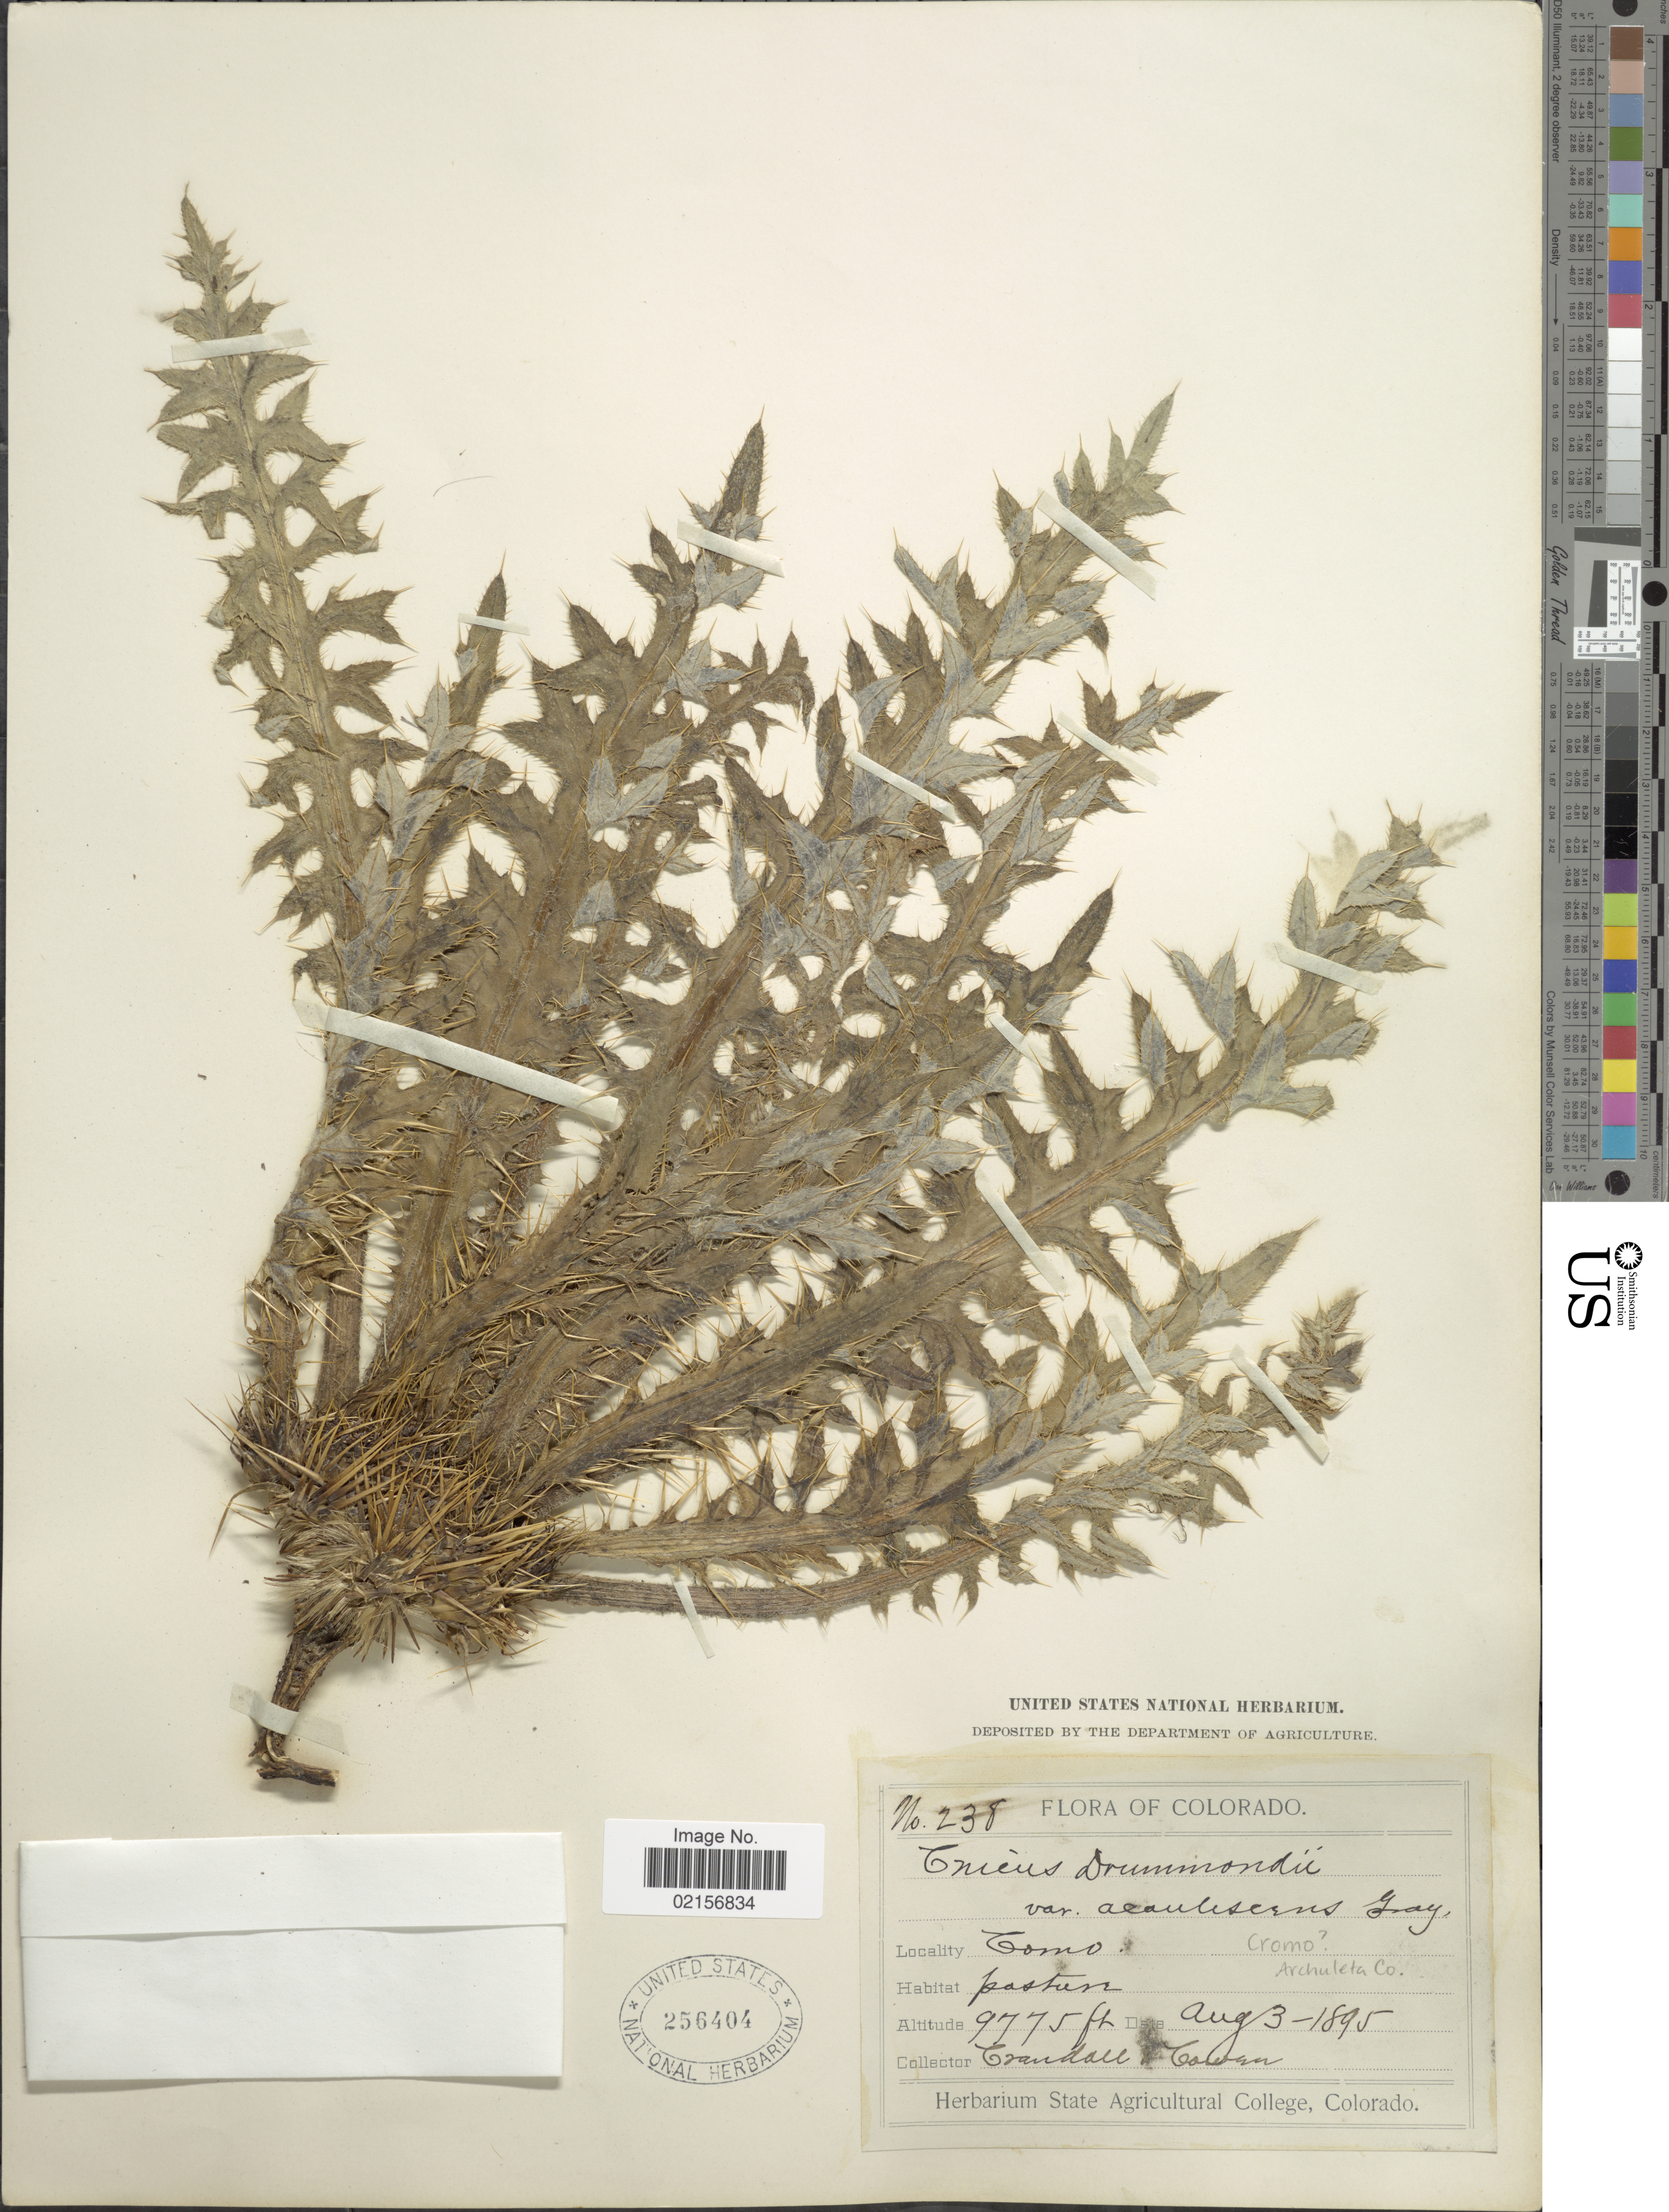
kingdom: Plantae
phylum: Tracheophyta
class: Magnoliopsida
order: Asterales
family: Asteraceae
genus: Cirsium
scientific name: Cirsium drummondii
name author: Torr. & A. Gray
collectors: -. Crandall & -. Cowen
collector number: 238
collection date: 1895-08-03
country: United States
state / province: Colorado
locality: Como. Archuleta Co.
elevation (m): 2979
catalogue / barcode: US 256404